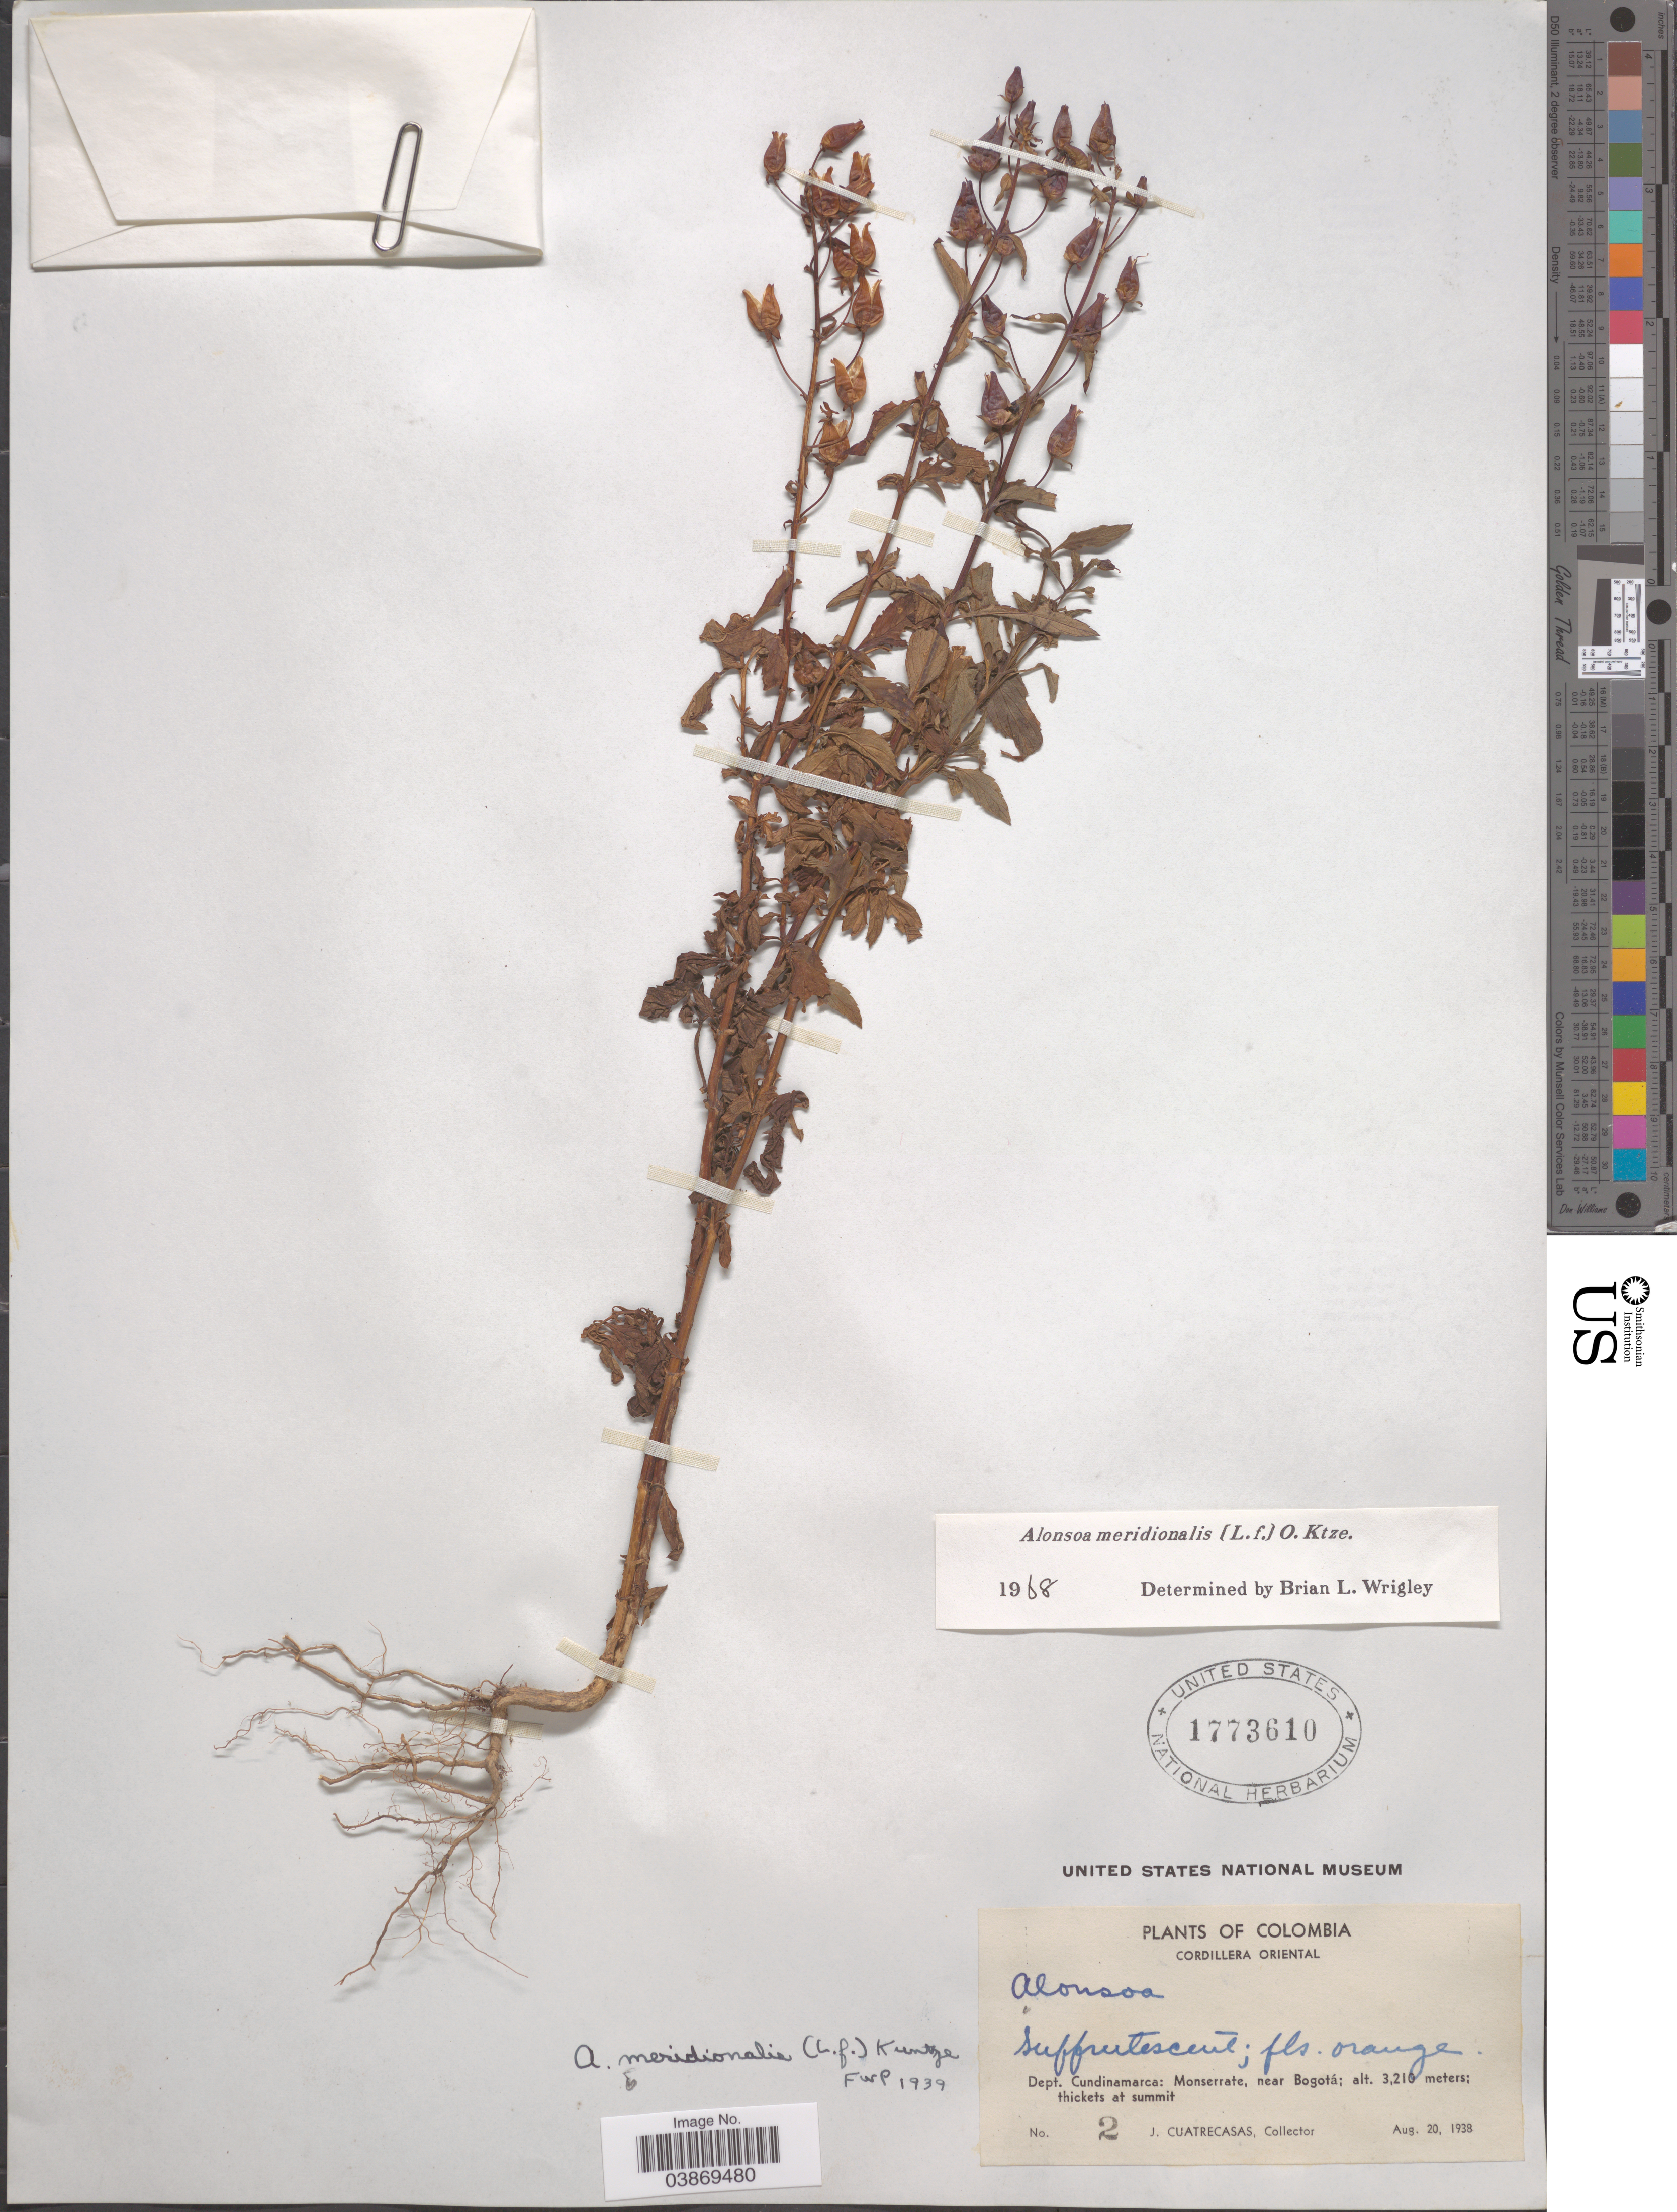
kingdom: Plantae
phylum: Tracheophyta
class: Magnoliopsida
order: Lamiales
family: Scrophulariaceae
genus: Alonsoa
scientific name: Alonsoa meridionalis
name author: (L. f.) Kuntze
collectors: J. Cuatrecasas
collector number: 2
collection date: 1938-08-20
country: Colombia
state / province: Cundinamarca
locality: Cordillera Oriental. Dept. Cundinamarca: Monserrate, near Bogotá.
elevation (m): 3210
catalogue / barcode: US 1773610